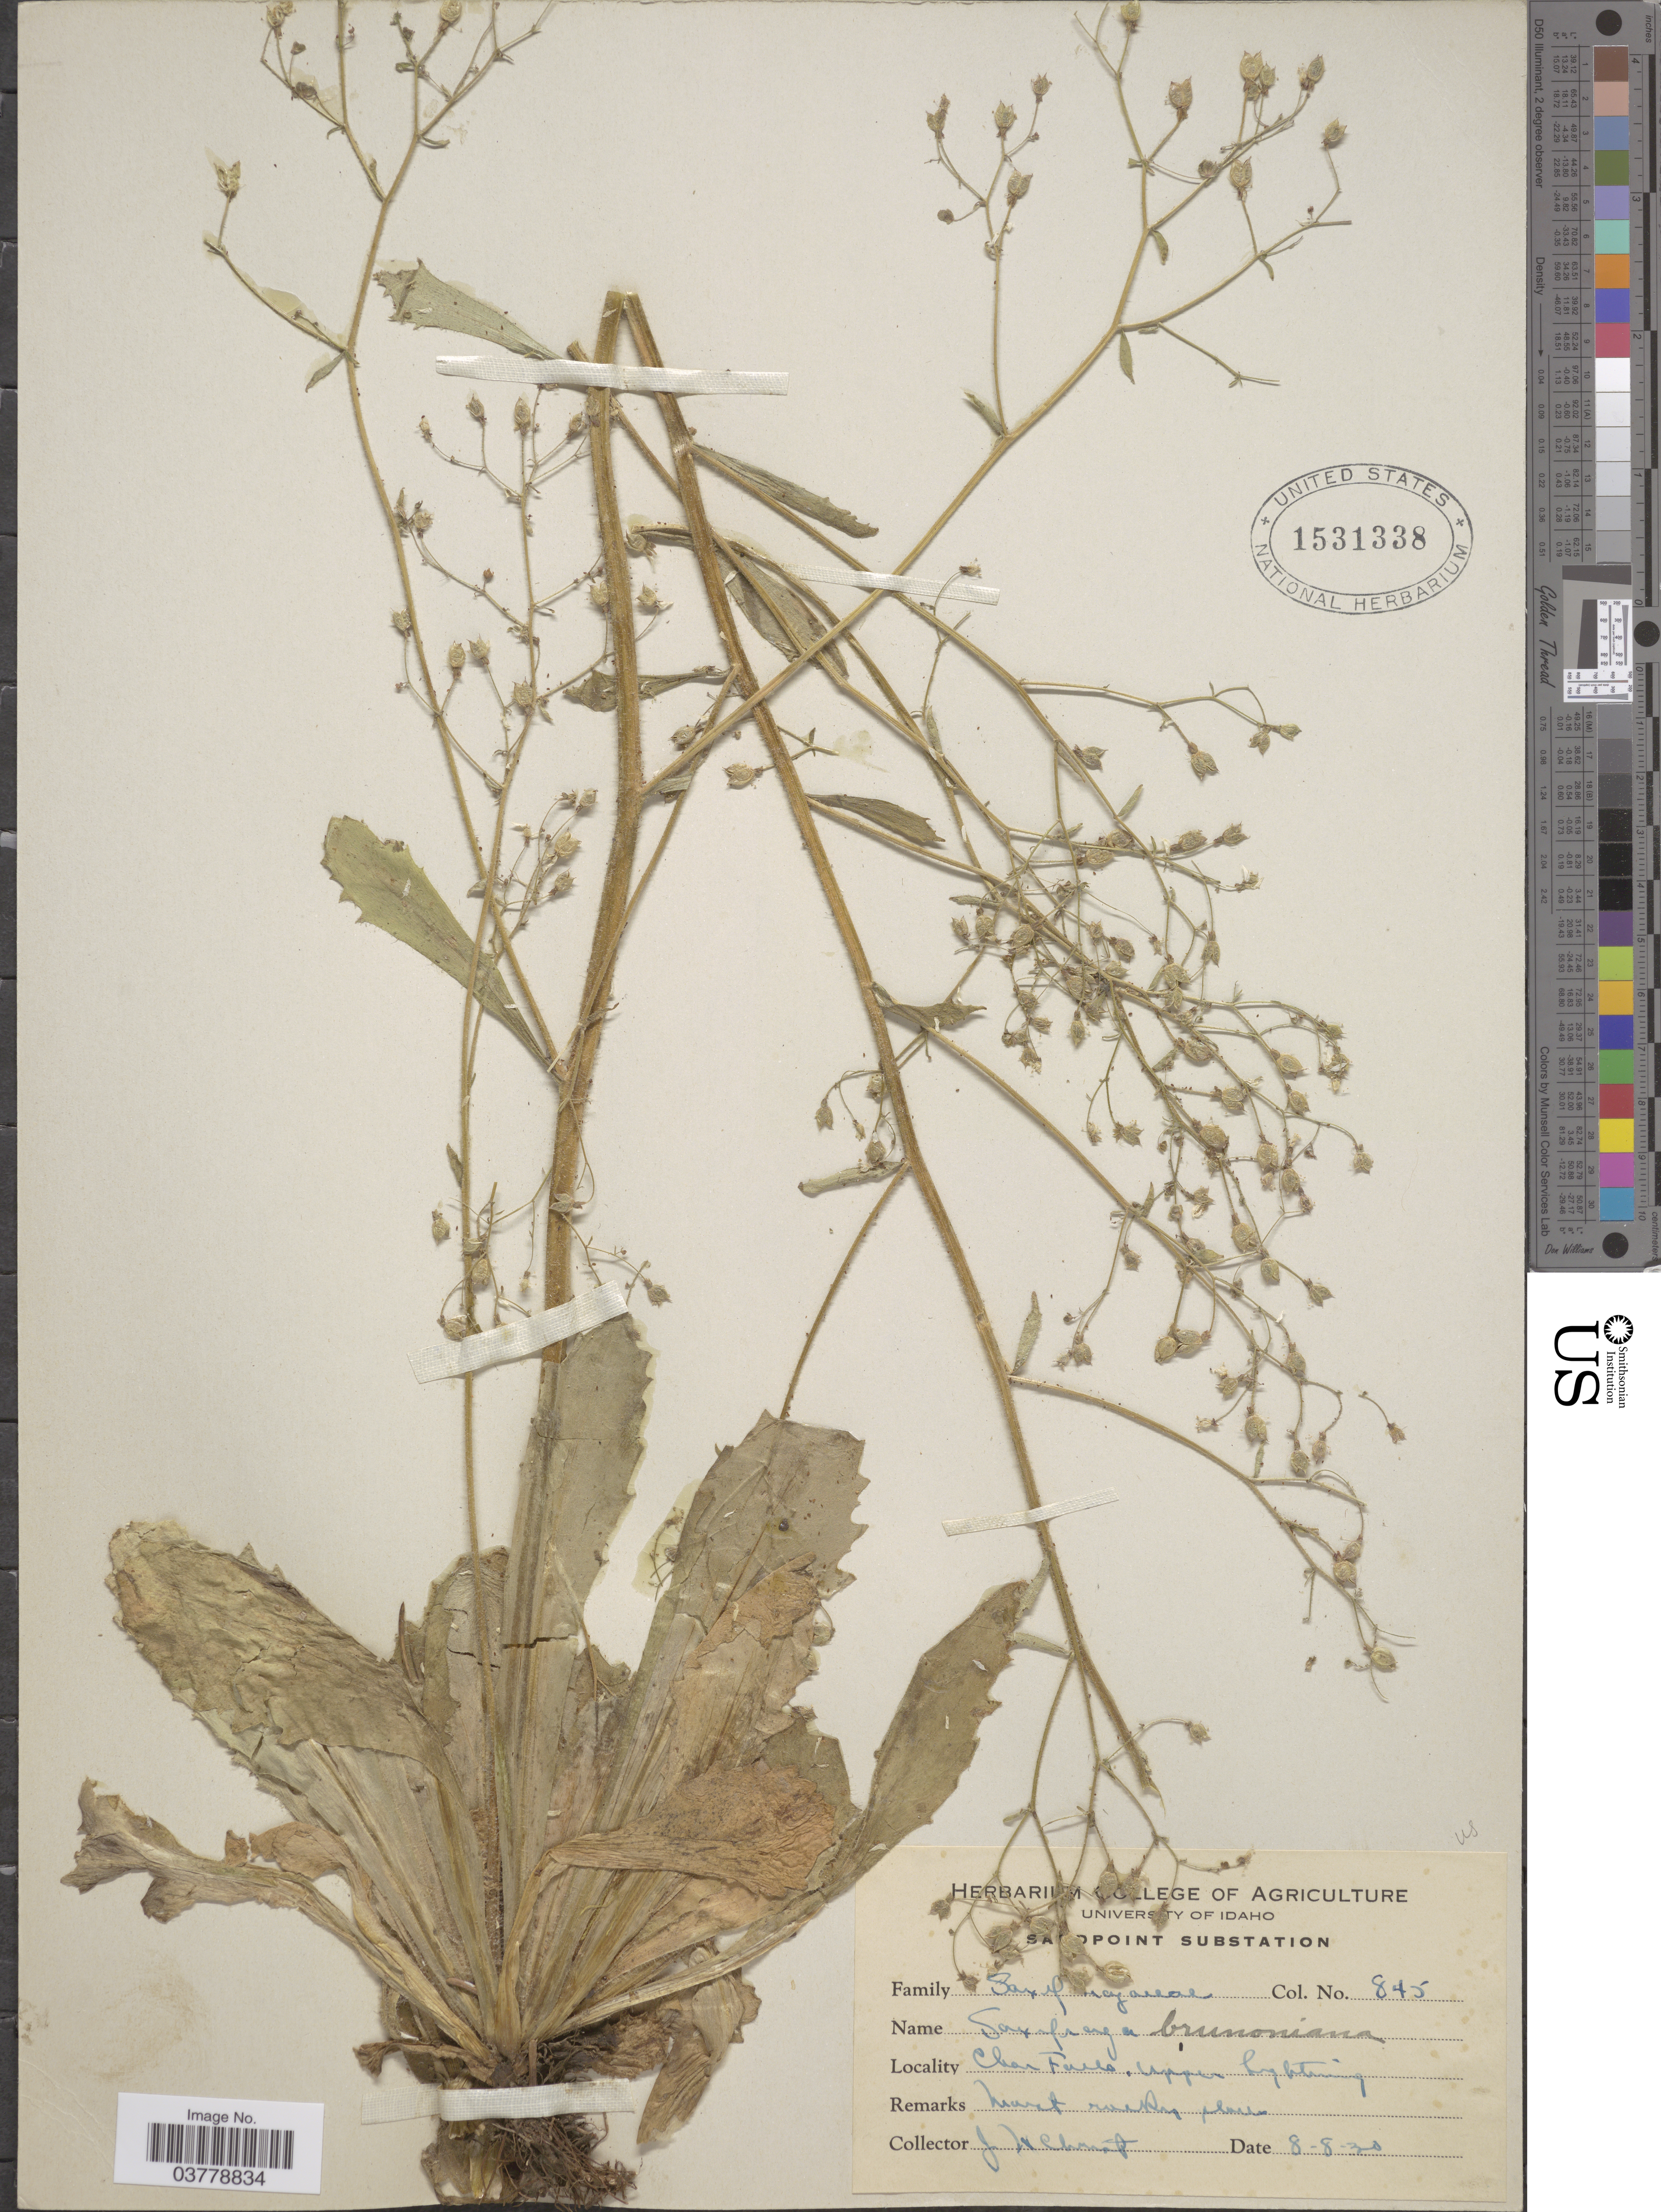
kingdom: Plantae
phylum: Tracheophyta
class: Magnoliopsida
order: Saxifragales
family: Saxifragaceae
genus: Micranthes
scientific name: Micranthes ferruginea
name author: (Graham) Brouillet & Gornall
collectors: J. H. Christ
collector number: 845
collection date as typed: Transcribed d/m/y: 8/8/30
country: United States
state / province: Idaho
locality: Char Falls. Upper Lightning.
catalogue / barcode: US 1531338